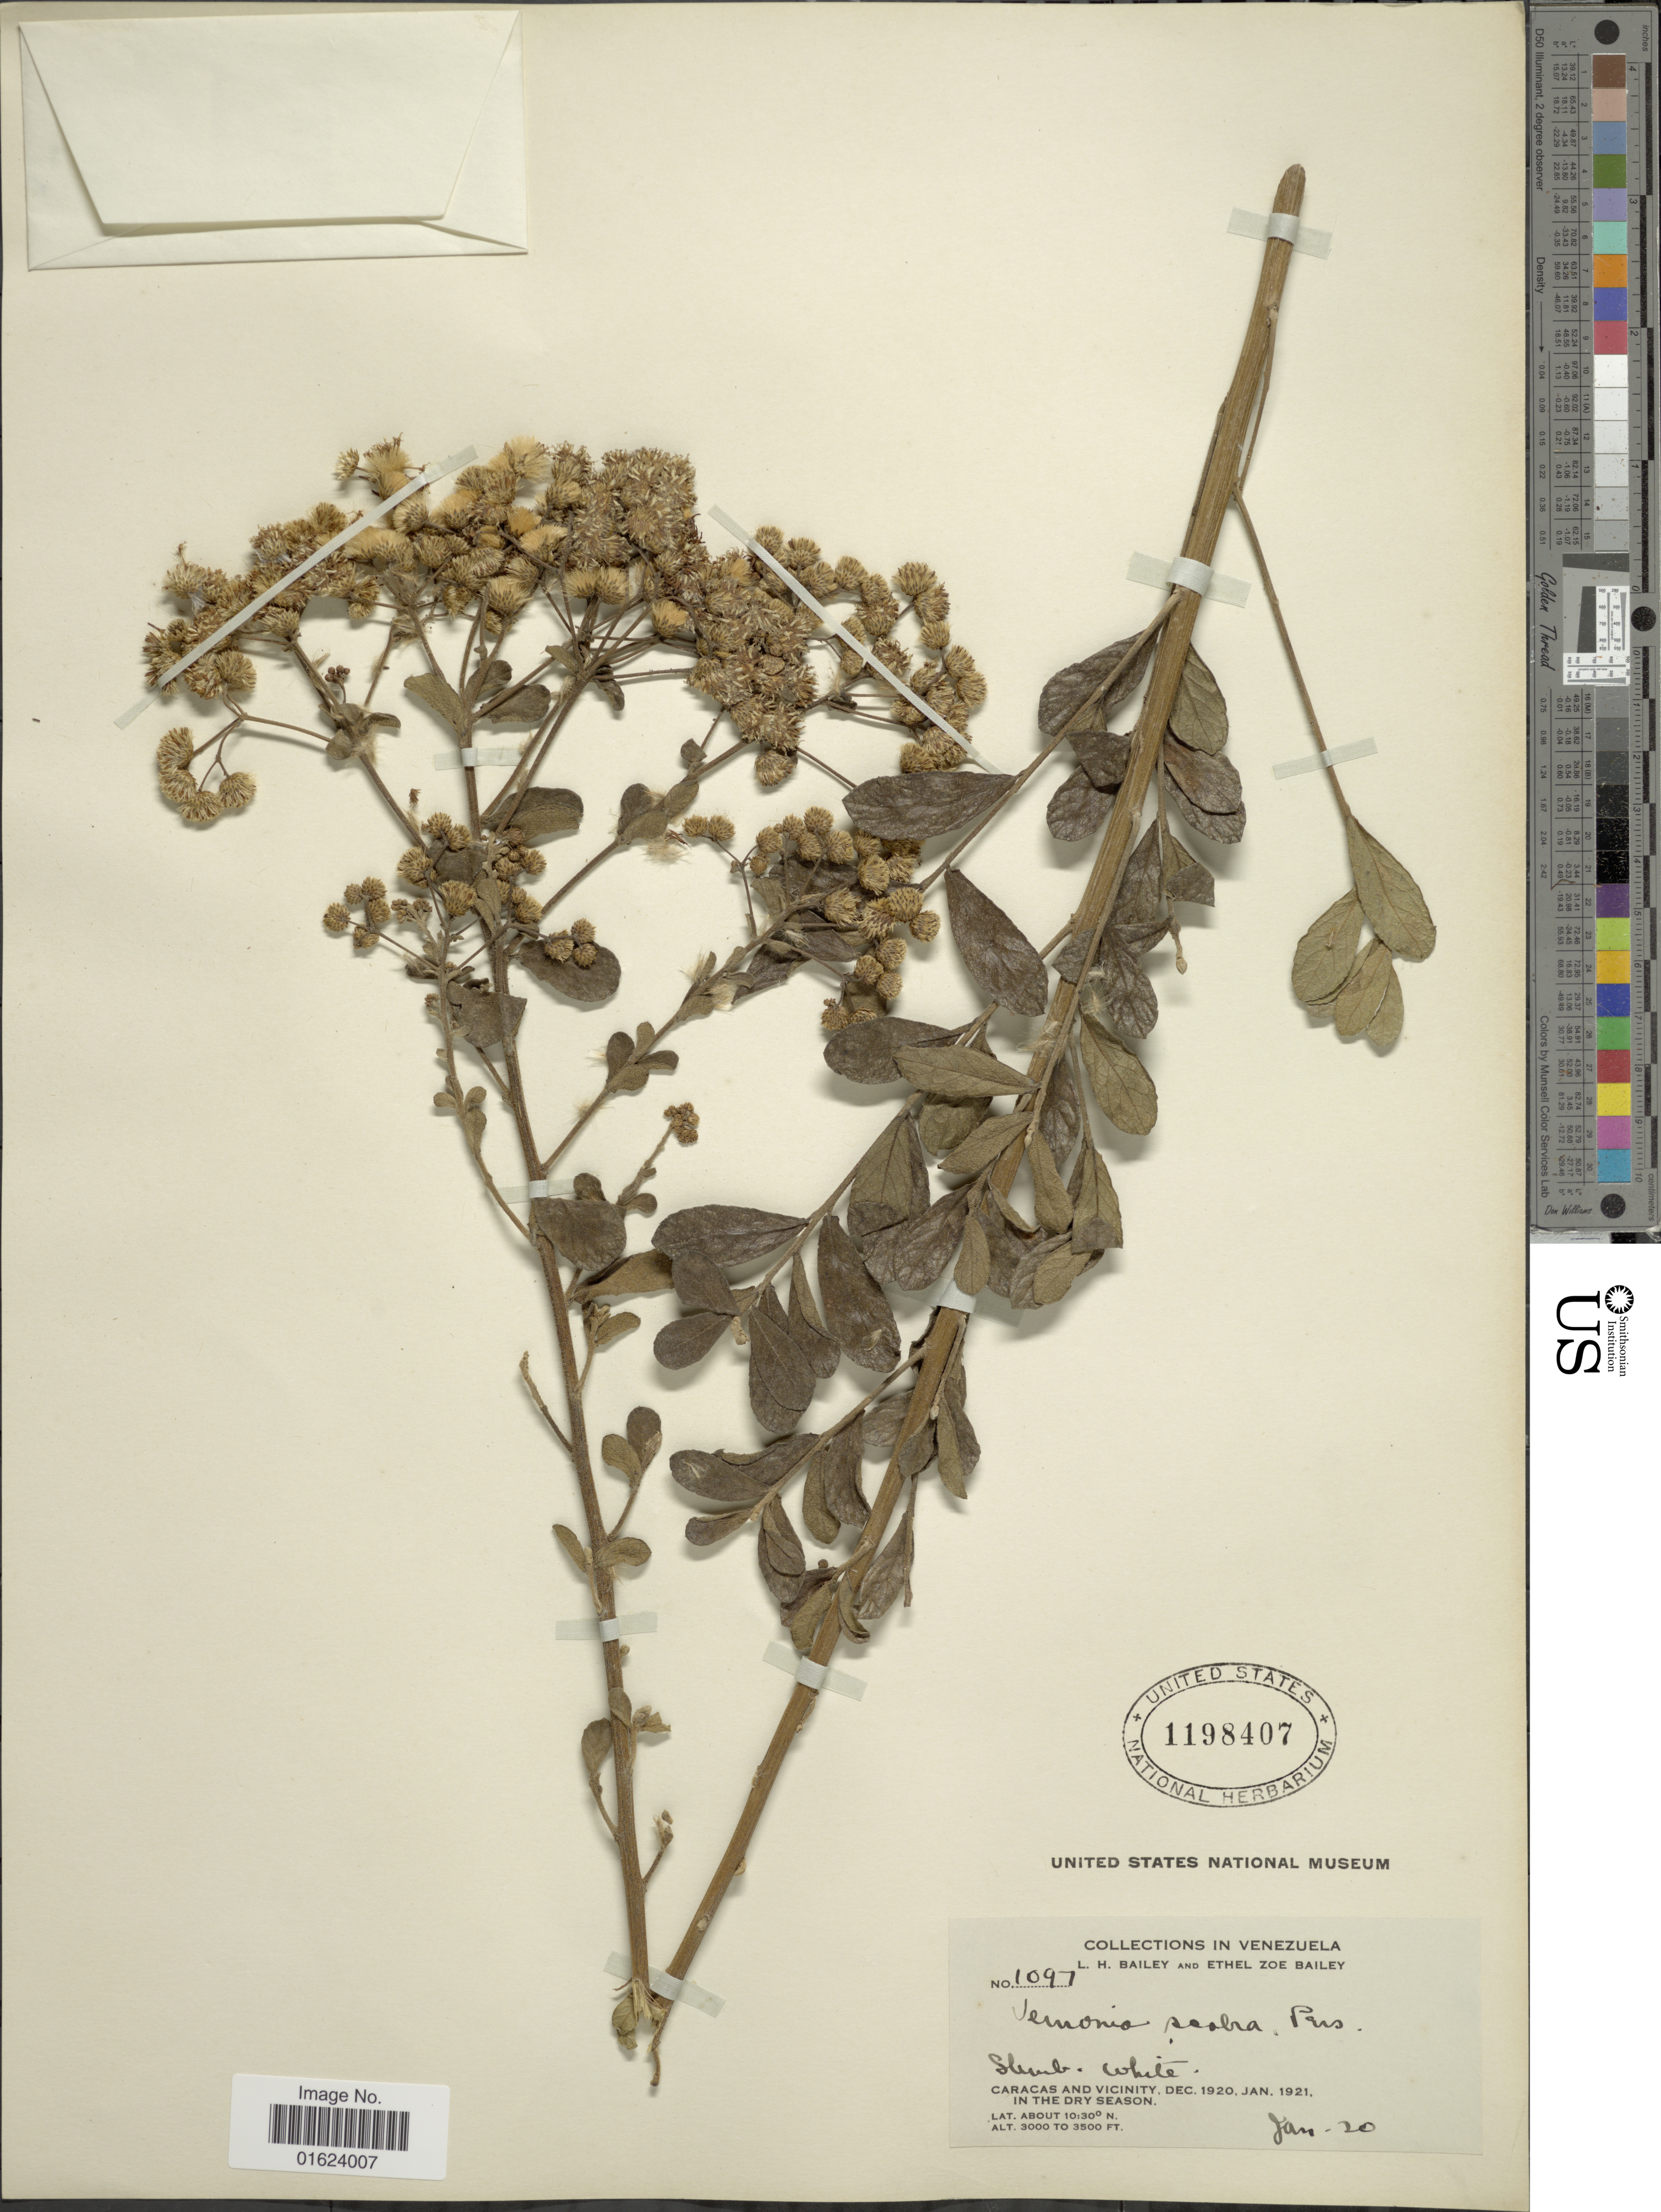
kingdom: Plantae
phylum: Tracheophyta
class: Magnoliopsida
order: Asterales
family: Asteraceae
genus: Vernonia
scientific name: Vernonia brasiliana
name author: (L.) Druce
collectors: L. H. Bailey & E. Z. Bailey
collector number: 1097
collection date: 1921-01-20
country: Venezuela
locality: Caracas and vicinity in the dry season.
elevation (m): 914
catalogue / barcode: US 1198407